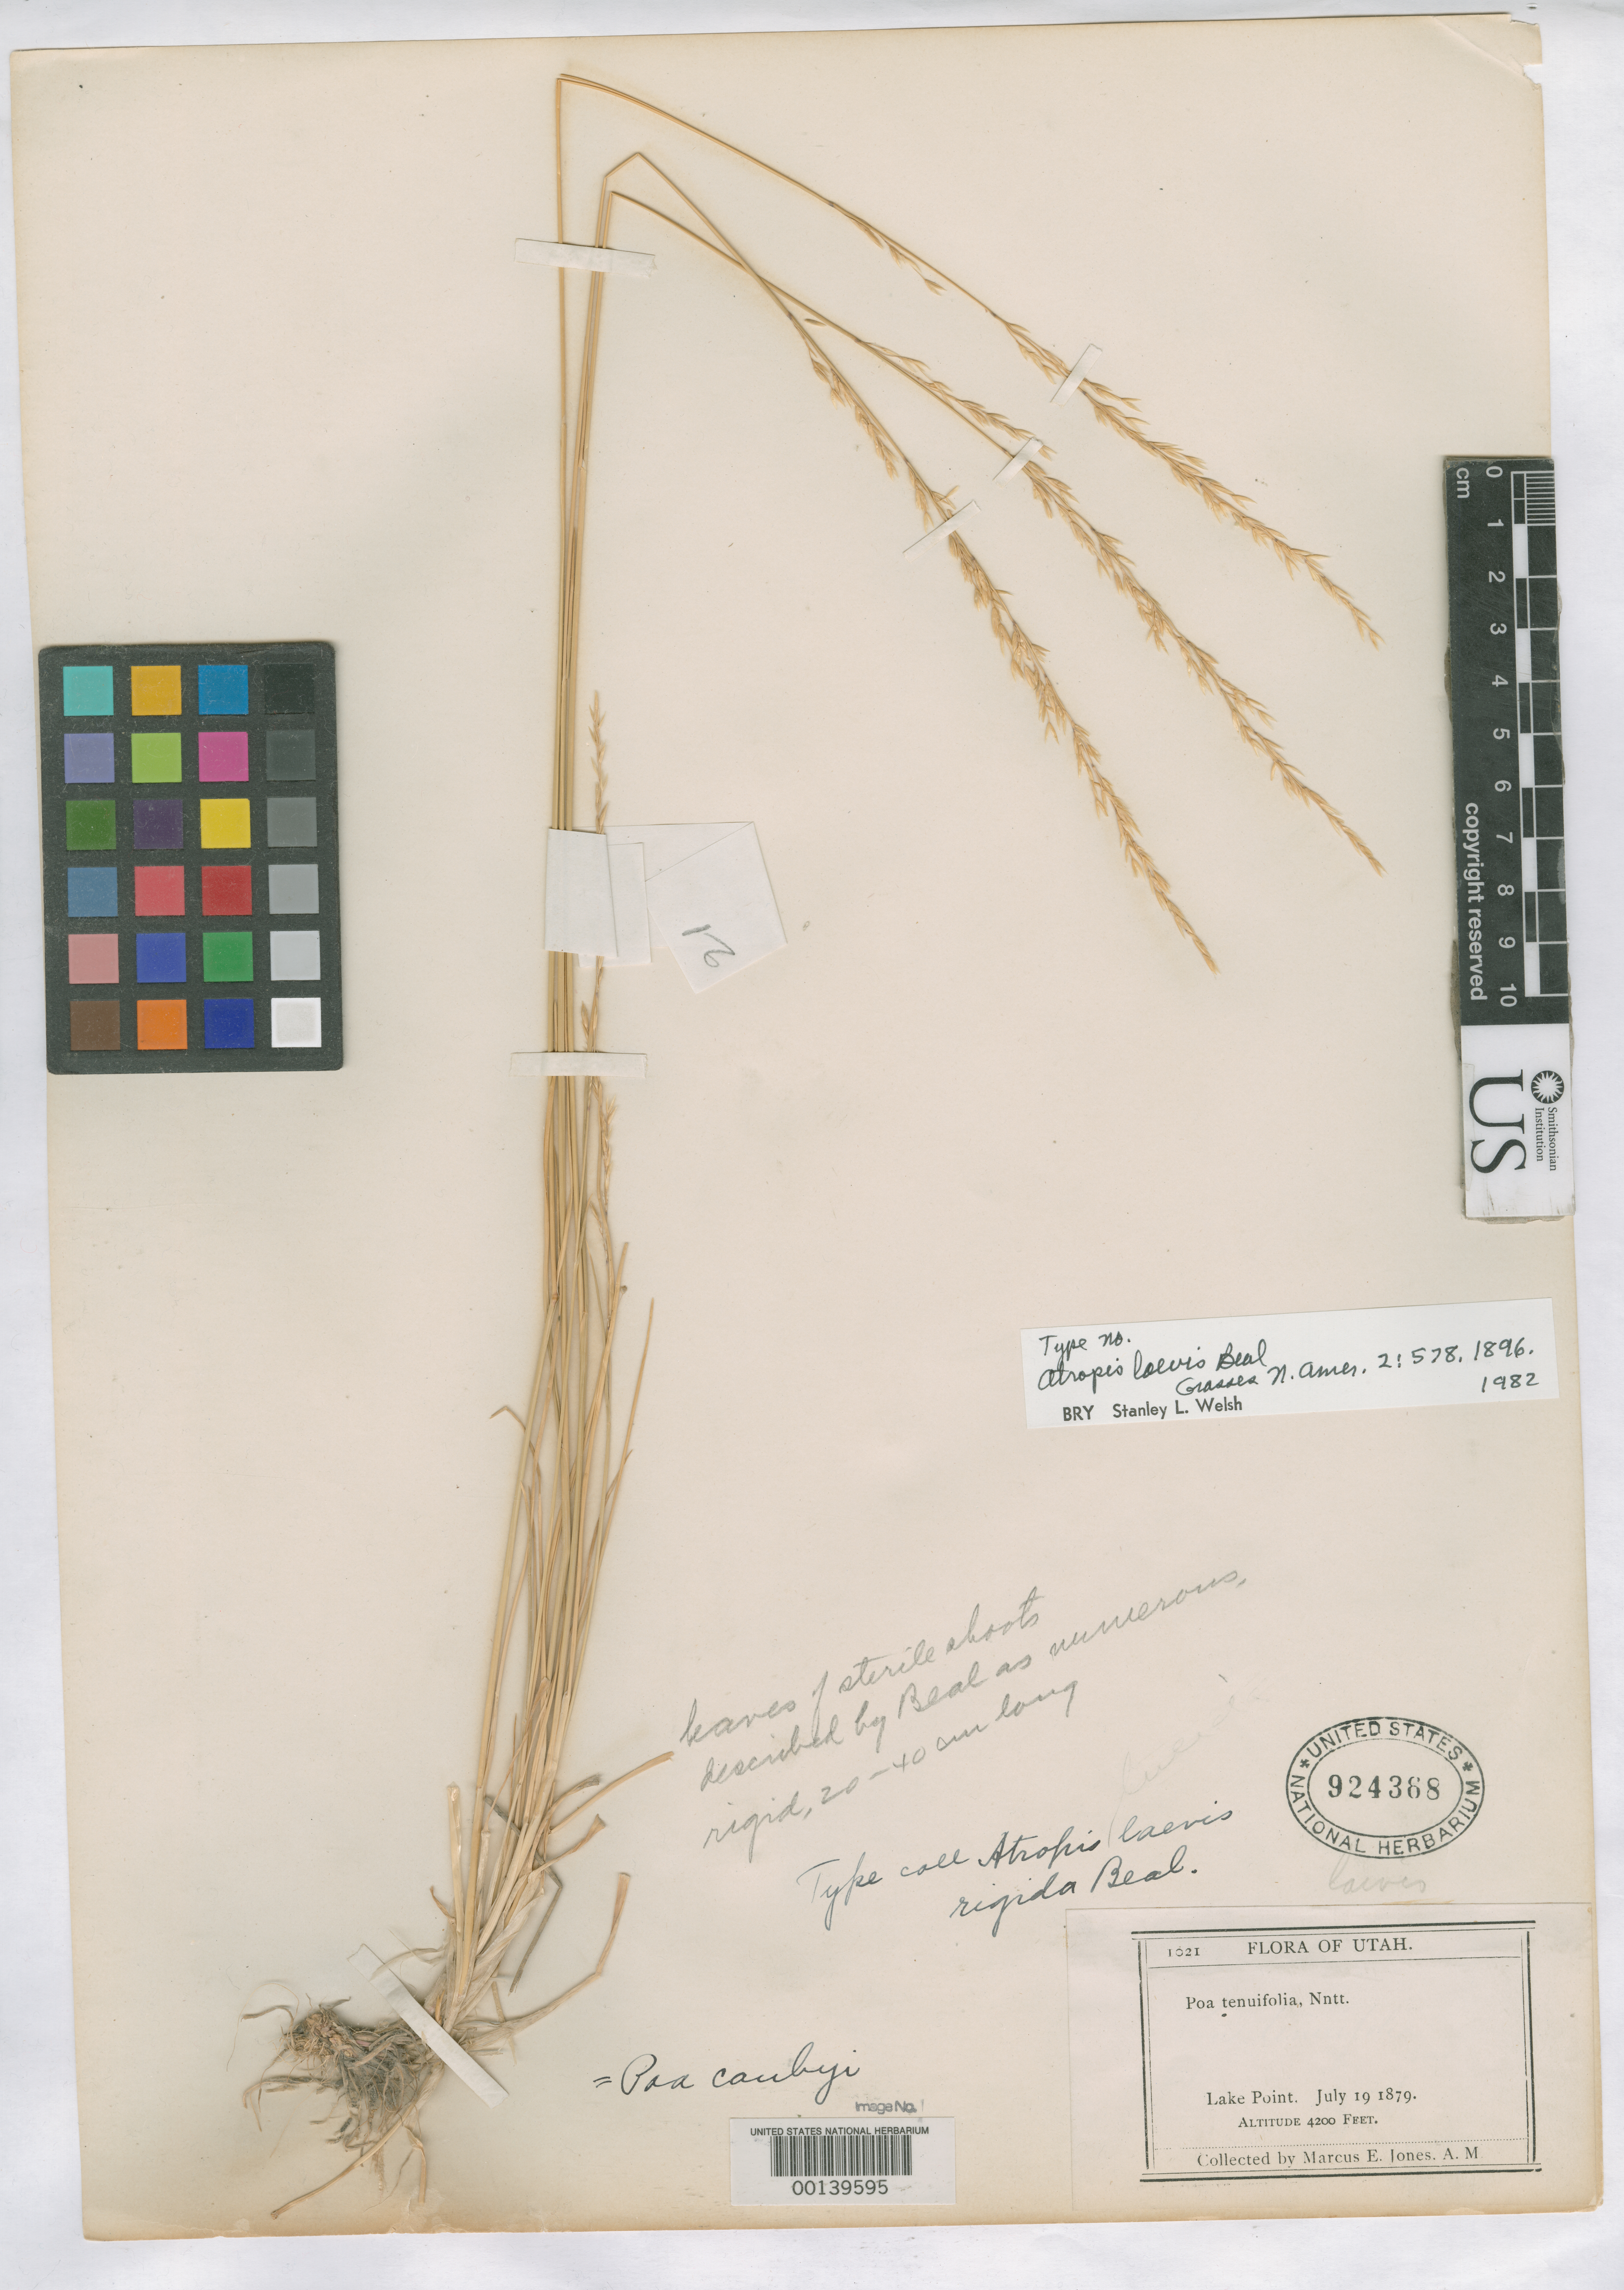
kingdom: Plantae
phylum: Tracheophyta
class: Liliopsida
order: Poales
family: Poaceae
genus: Atropis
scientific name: Atropis laevis var. rigida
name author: W.J. Beal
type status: Isotype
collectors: M. E. Jones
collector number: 1021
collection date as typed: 19 Jul 1879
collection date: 1879-07-19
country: United States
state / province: Utah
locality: Lake Point; alt. 4200 ft.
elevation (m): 1280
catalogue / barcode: US 924368